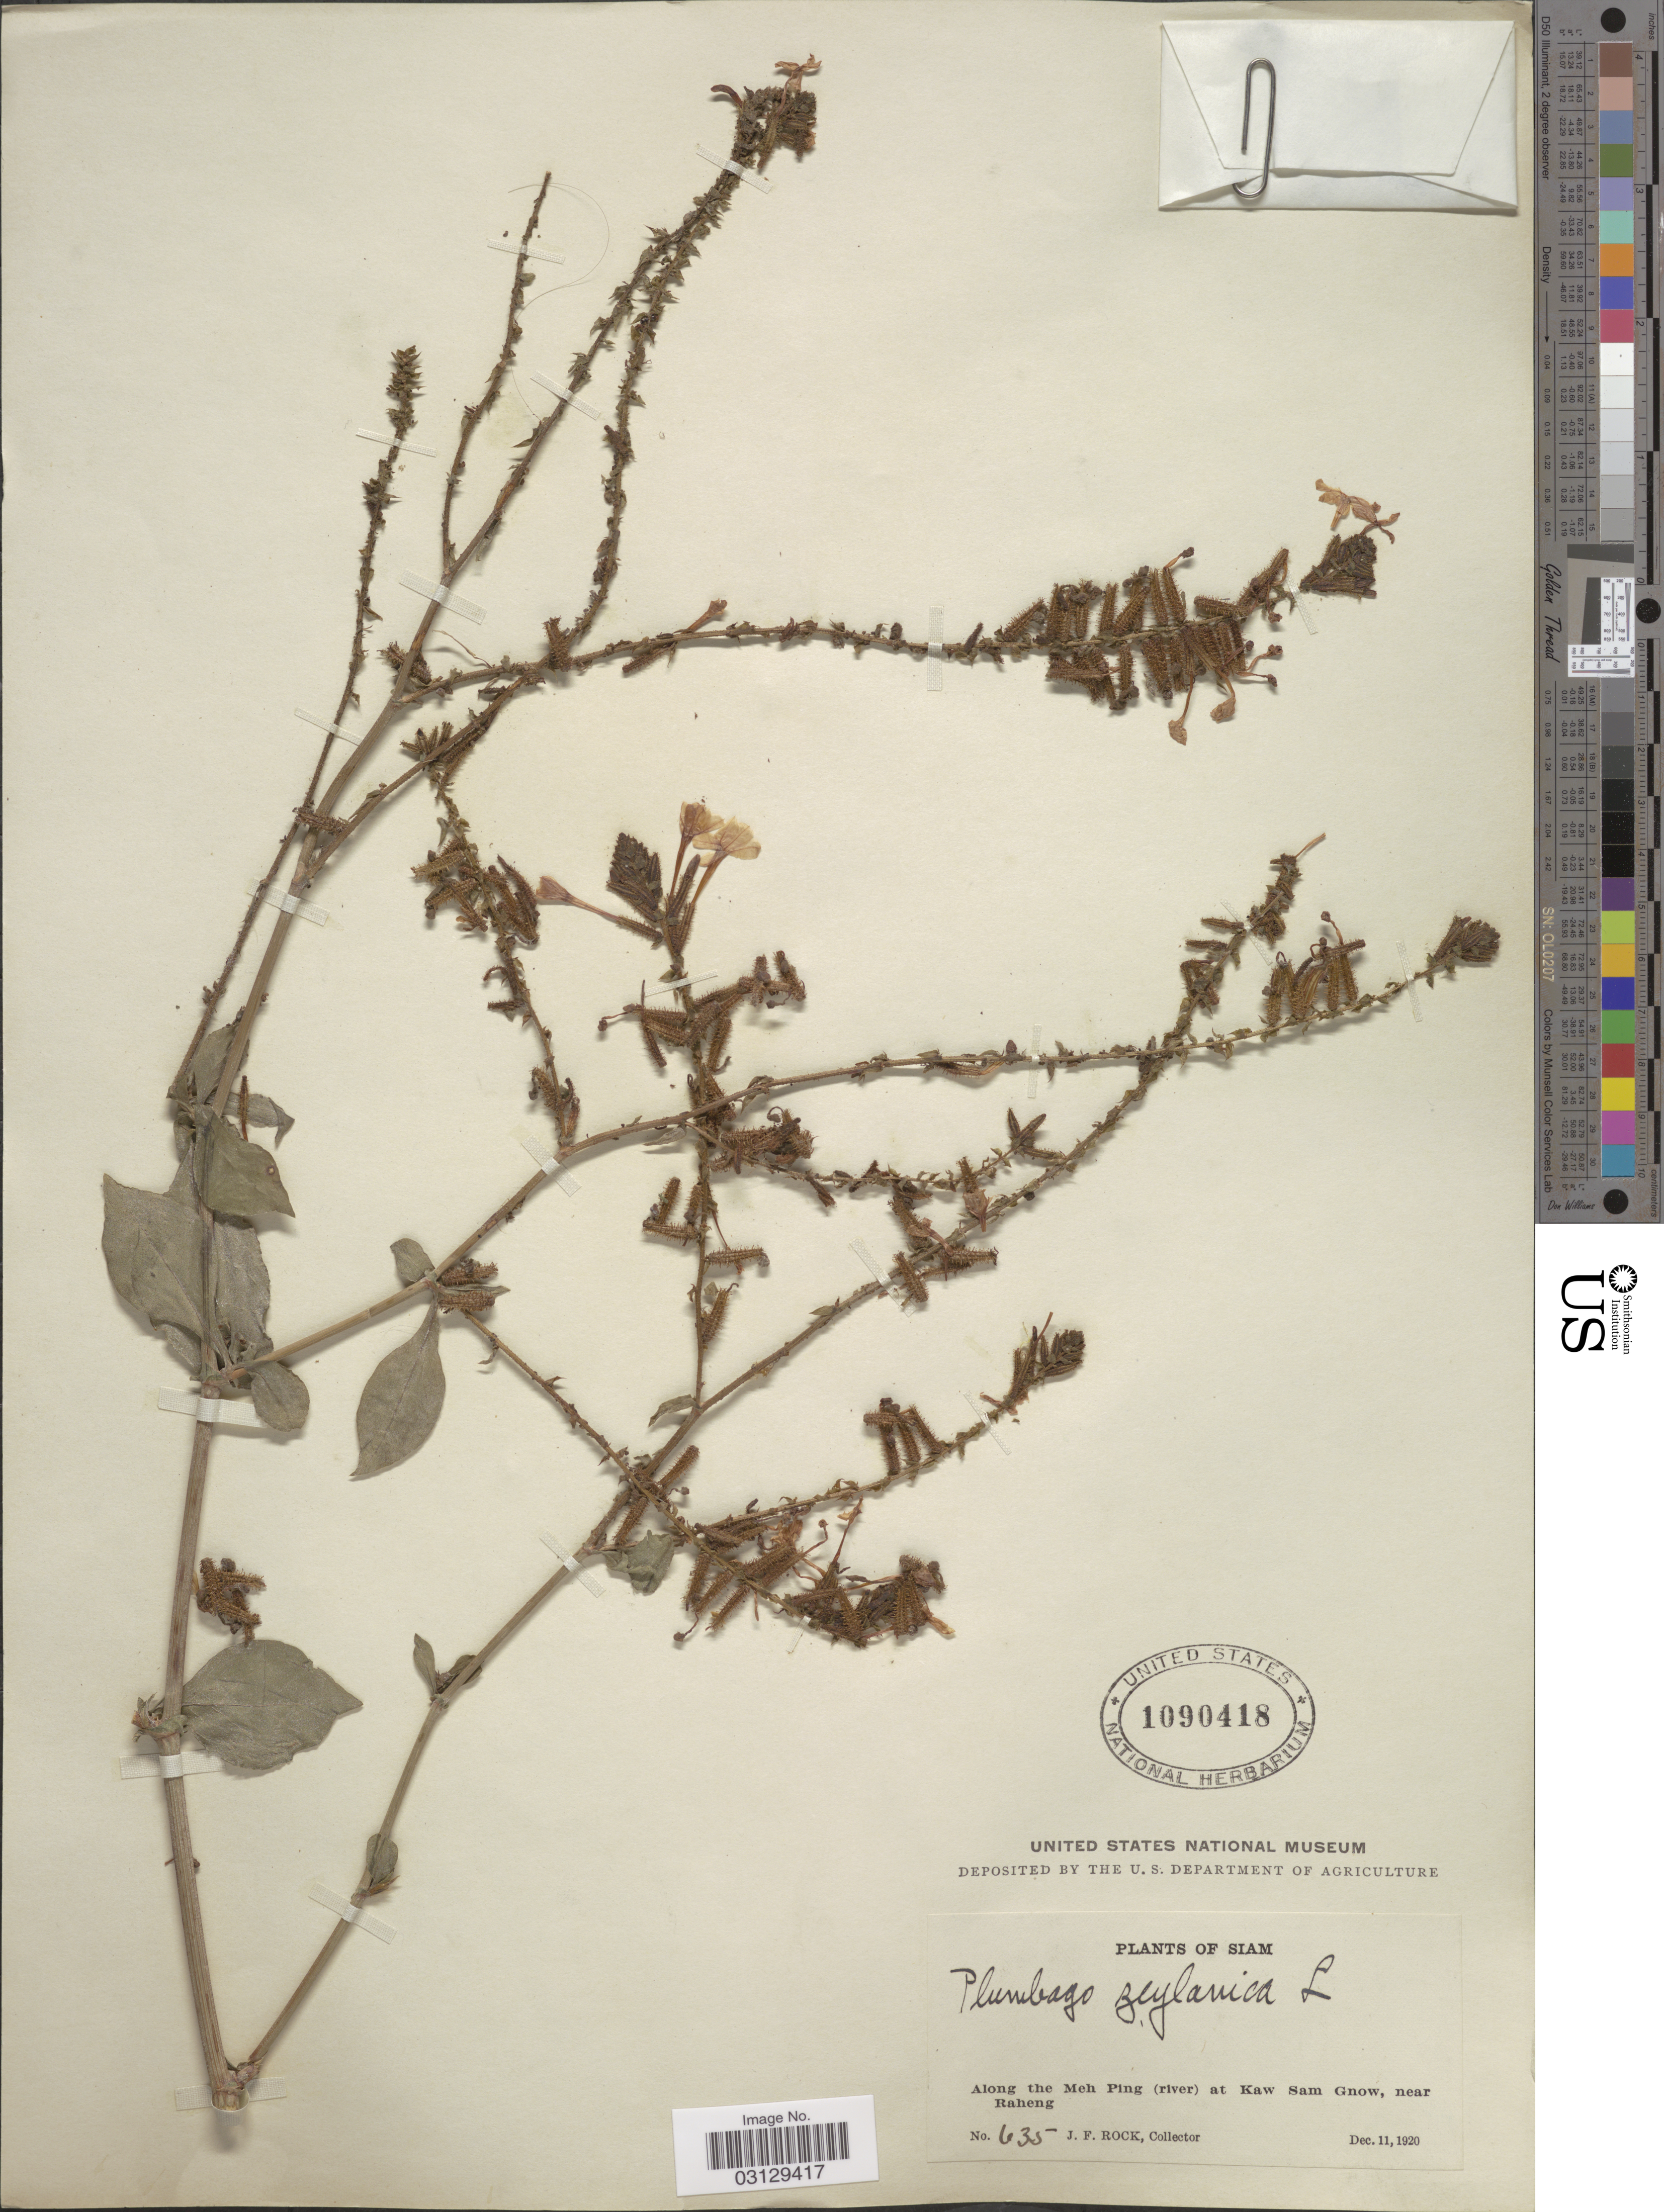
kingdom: Plantae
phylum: Tracheophyta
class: Magnoliopsida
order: Caryophyllales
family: Plumbaginaceae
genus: Plumbago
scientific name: Plumbago zeylanica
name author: L.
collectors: J. Rock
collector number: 635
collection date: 1920-12-11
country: Thailand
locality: Siam. Along the Meh Ping (river) at Kaw Sam Gnow, near Raheng.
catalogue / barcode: US 1090418